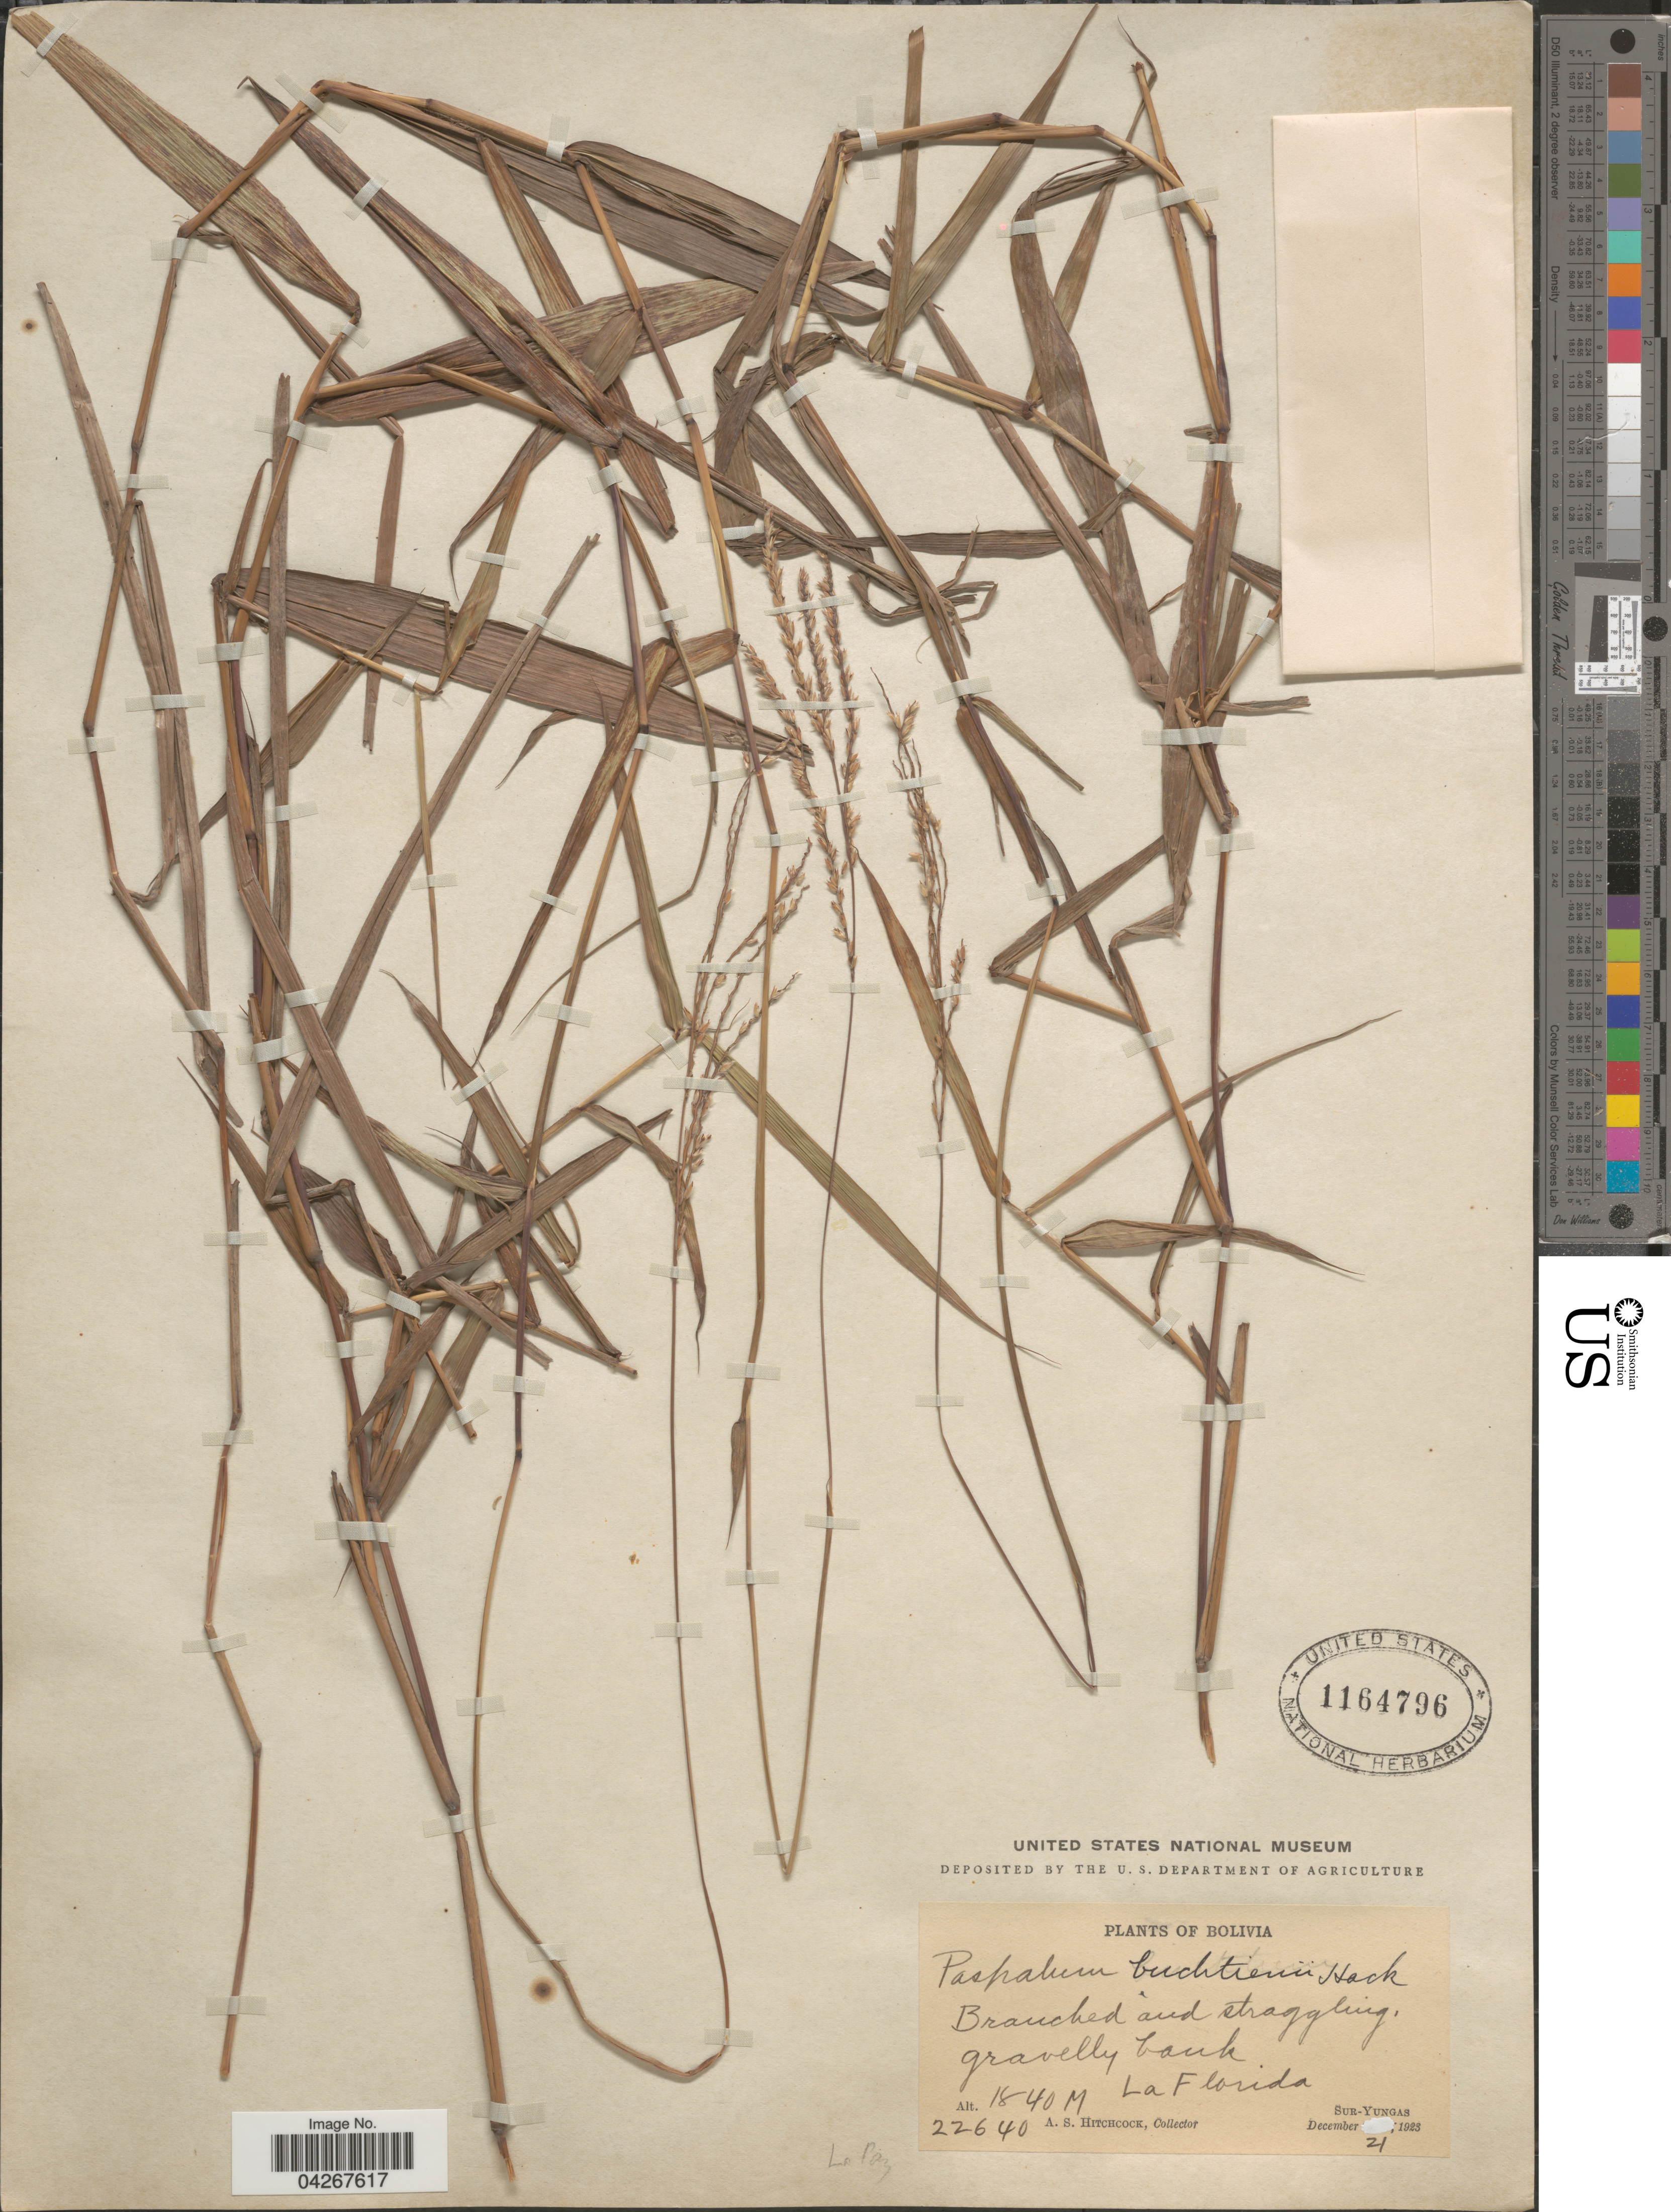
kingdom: Plantae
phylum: Tracheophyta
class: Liliopsida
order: Poales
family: Poaceae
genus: Paspalum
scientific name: Paspalum buchtienii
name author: Hack.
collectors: A. S. Hitchcock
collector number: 22640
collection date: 1923-12-21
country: Bolivia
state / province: La Paz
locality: Branched and straggling, gravelly bank. La Florida. Sur-Yungas.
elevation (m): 1840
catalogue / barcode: US 1164796